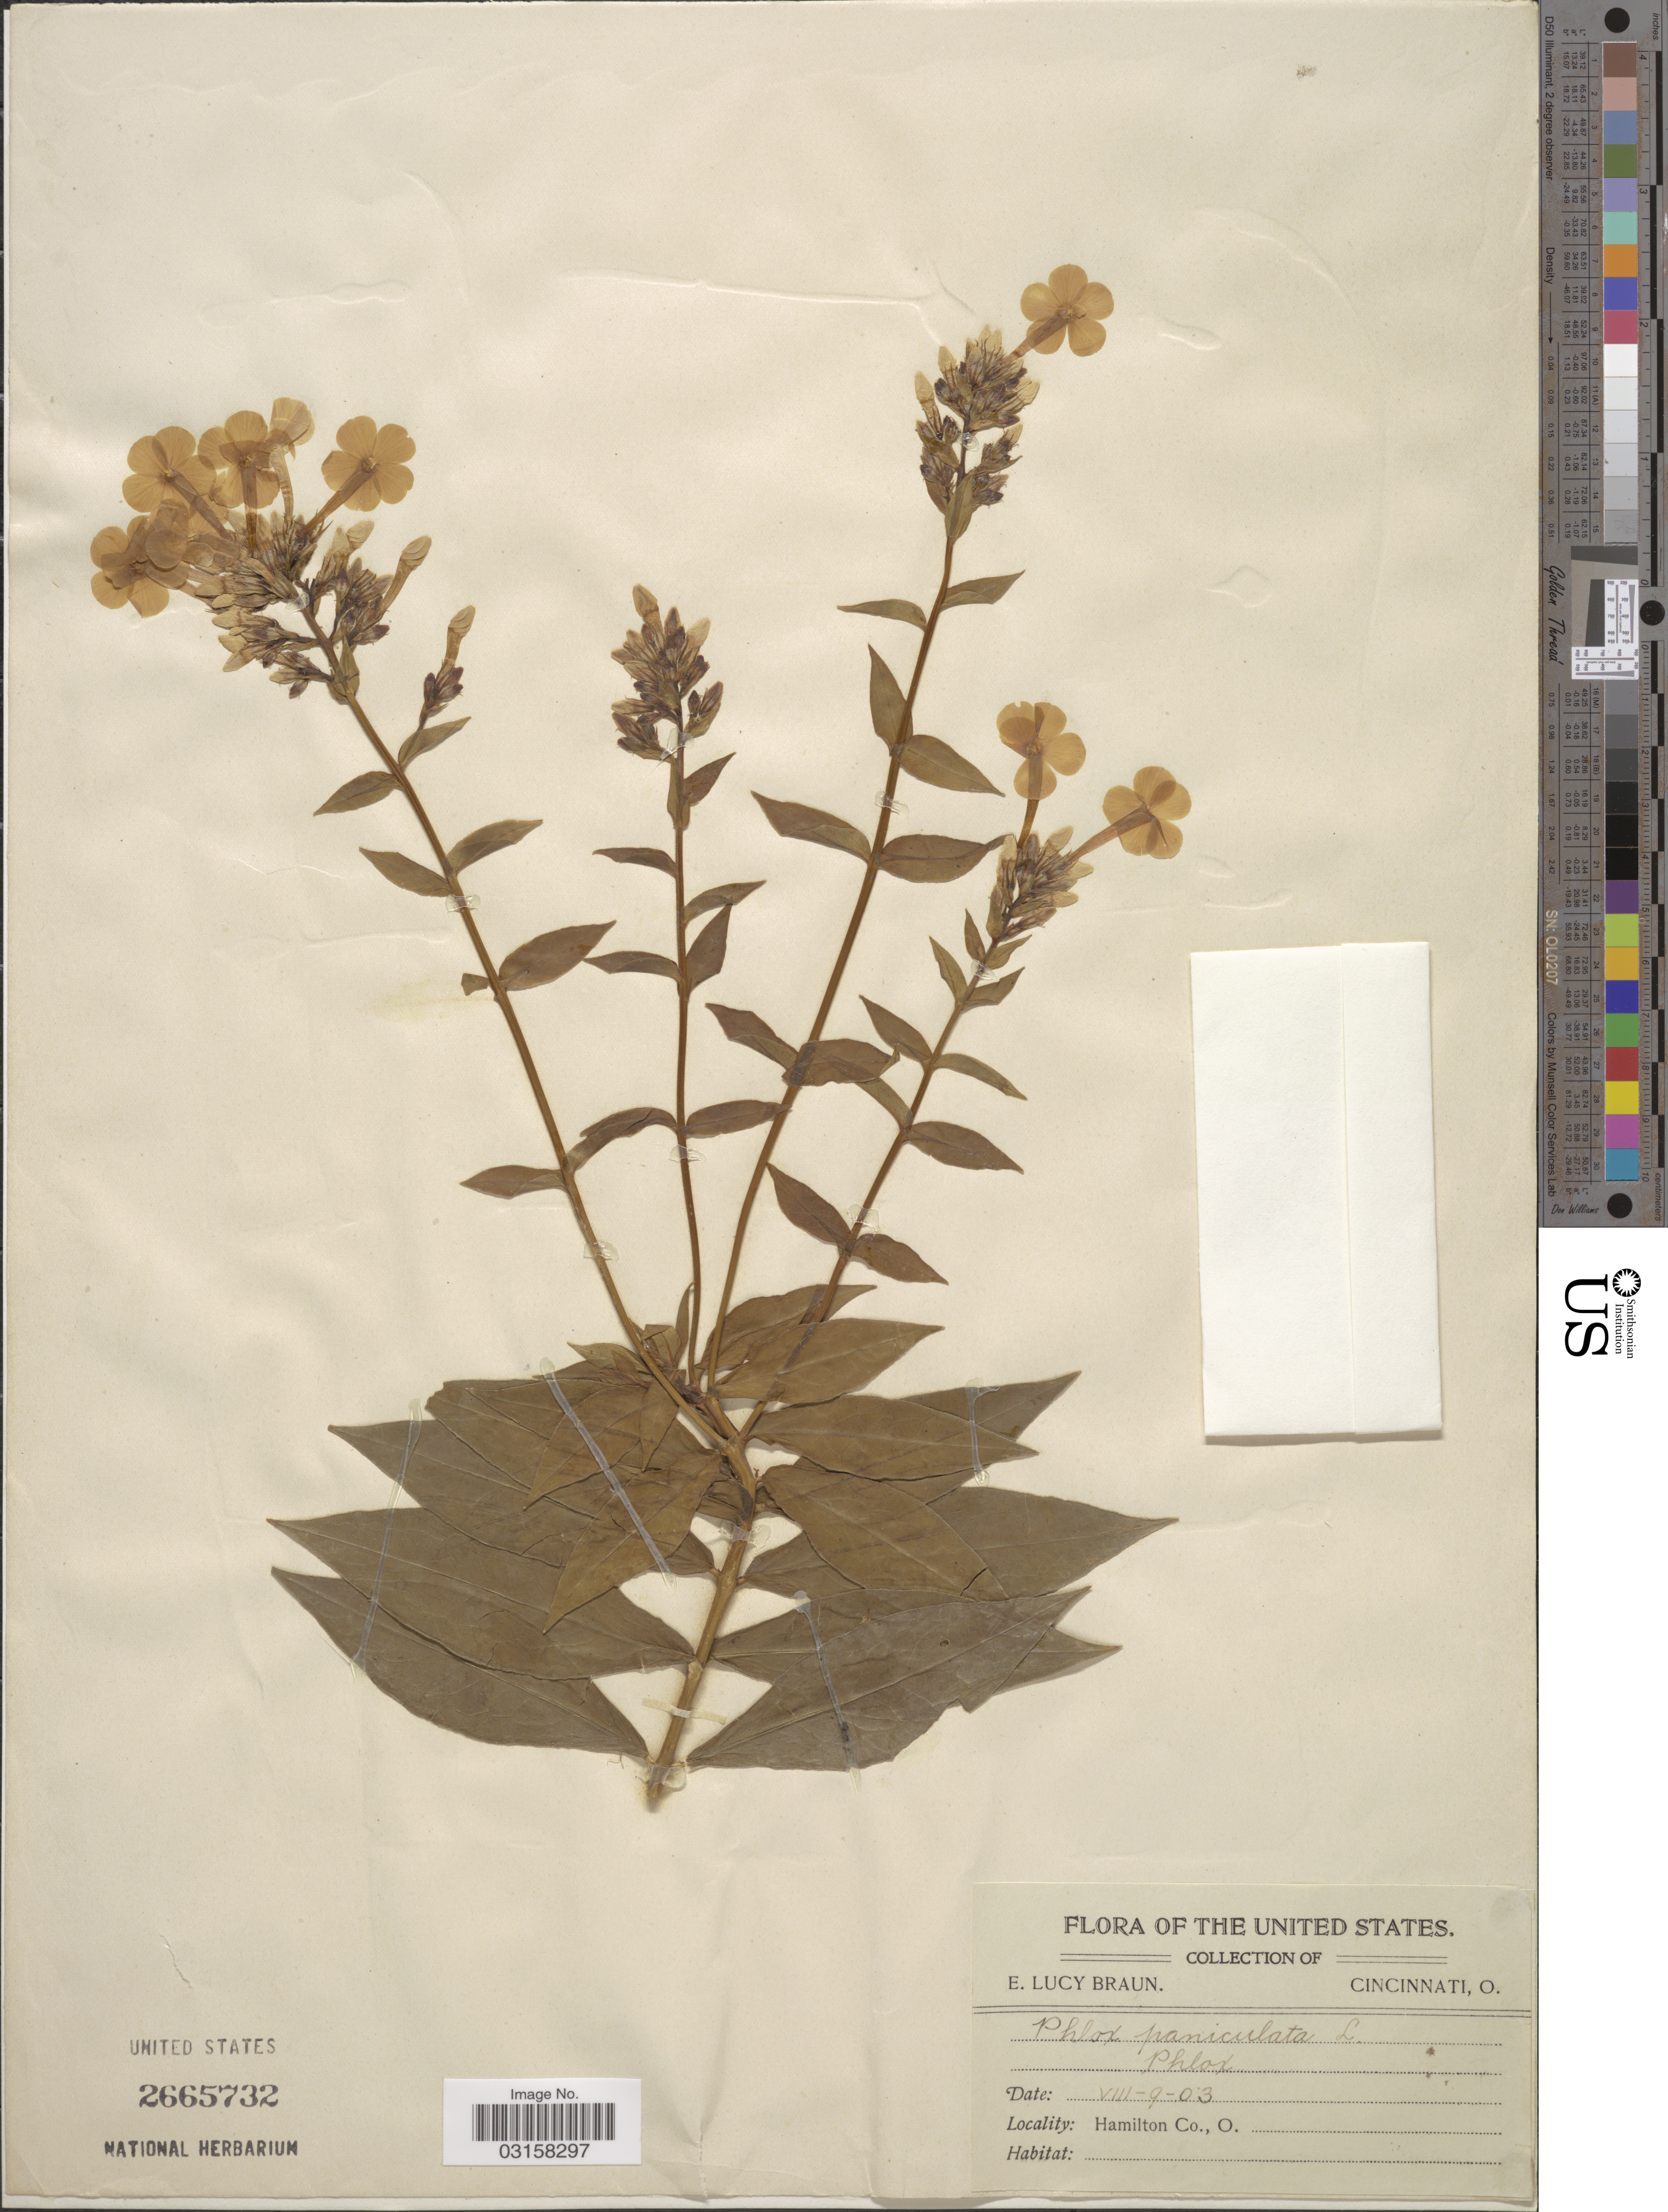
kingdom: Plantae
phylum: Tracheophyta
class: Magnoliopsida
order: Ericales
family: Polemoniaceae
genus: Phlox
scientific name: Phlox paniculata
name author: L.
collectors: E. L. Braun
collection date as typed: Transcribed d/m/y: 9/8/3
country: United States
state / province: Ohio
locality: Hamilton Co., O.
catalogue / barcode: US 2665732